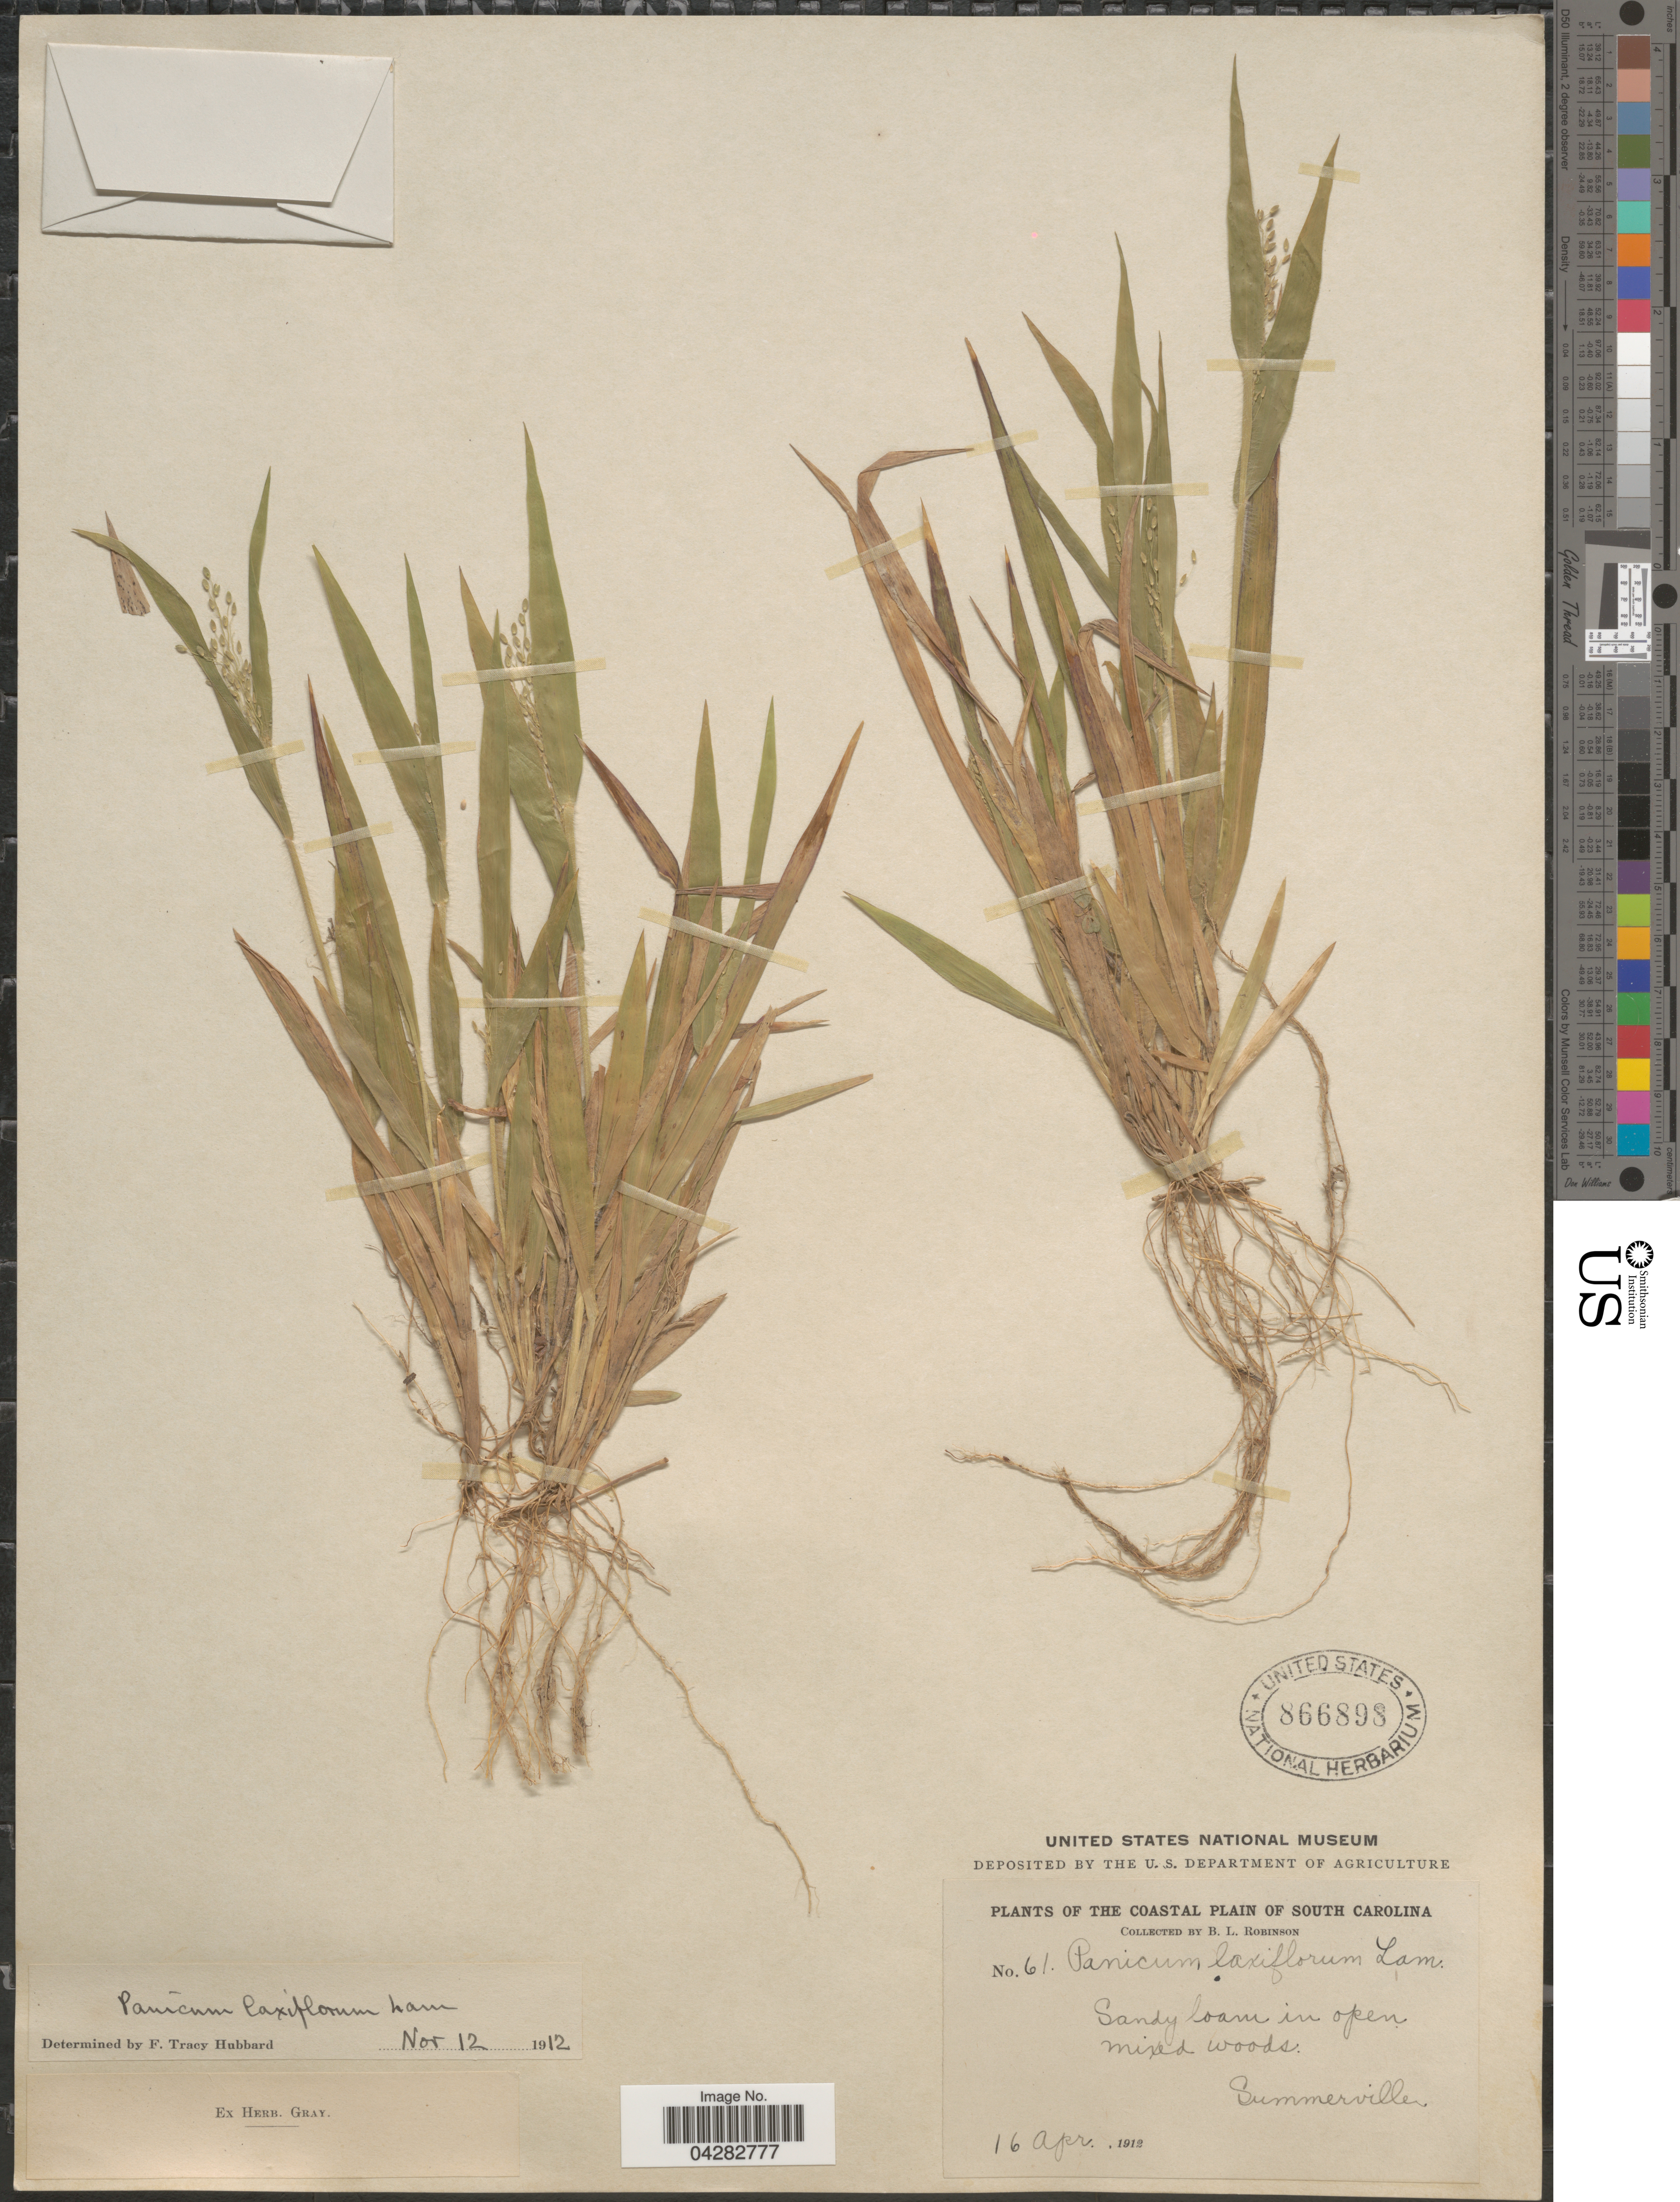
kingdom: Plantae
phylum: Tracheophyta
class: Liliopsida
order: Poales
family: Poaceae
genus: Dichanthelium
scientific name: Dichanthelium laxiflorum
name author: (Lam.) Gould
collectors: B. L. Robinson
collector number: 61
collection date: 1912-04-16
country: United States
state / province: South Carolina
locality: Coastal Plain of South Carolina. Sandy loam in open mixed woods. Summerville.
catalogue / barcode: US 866898